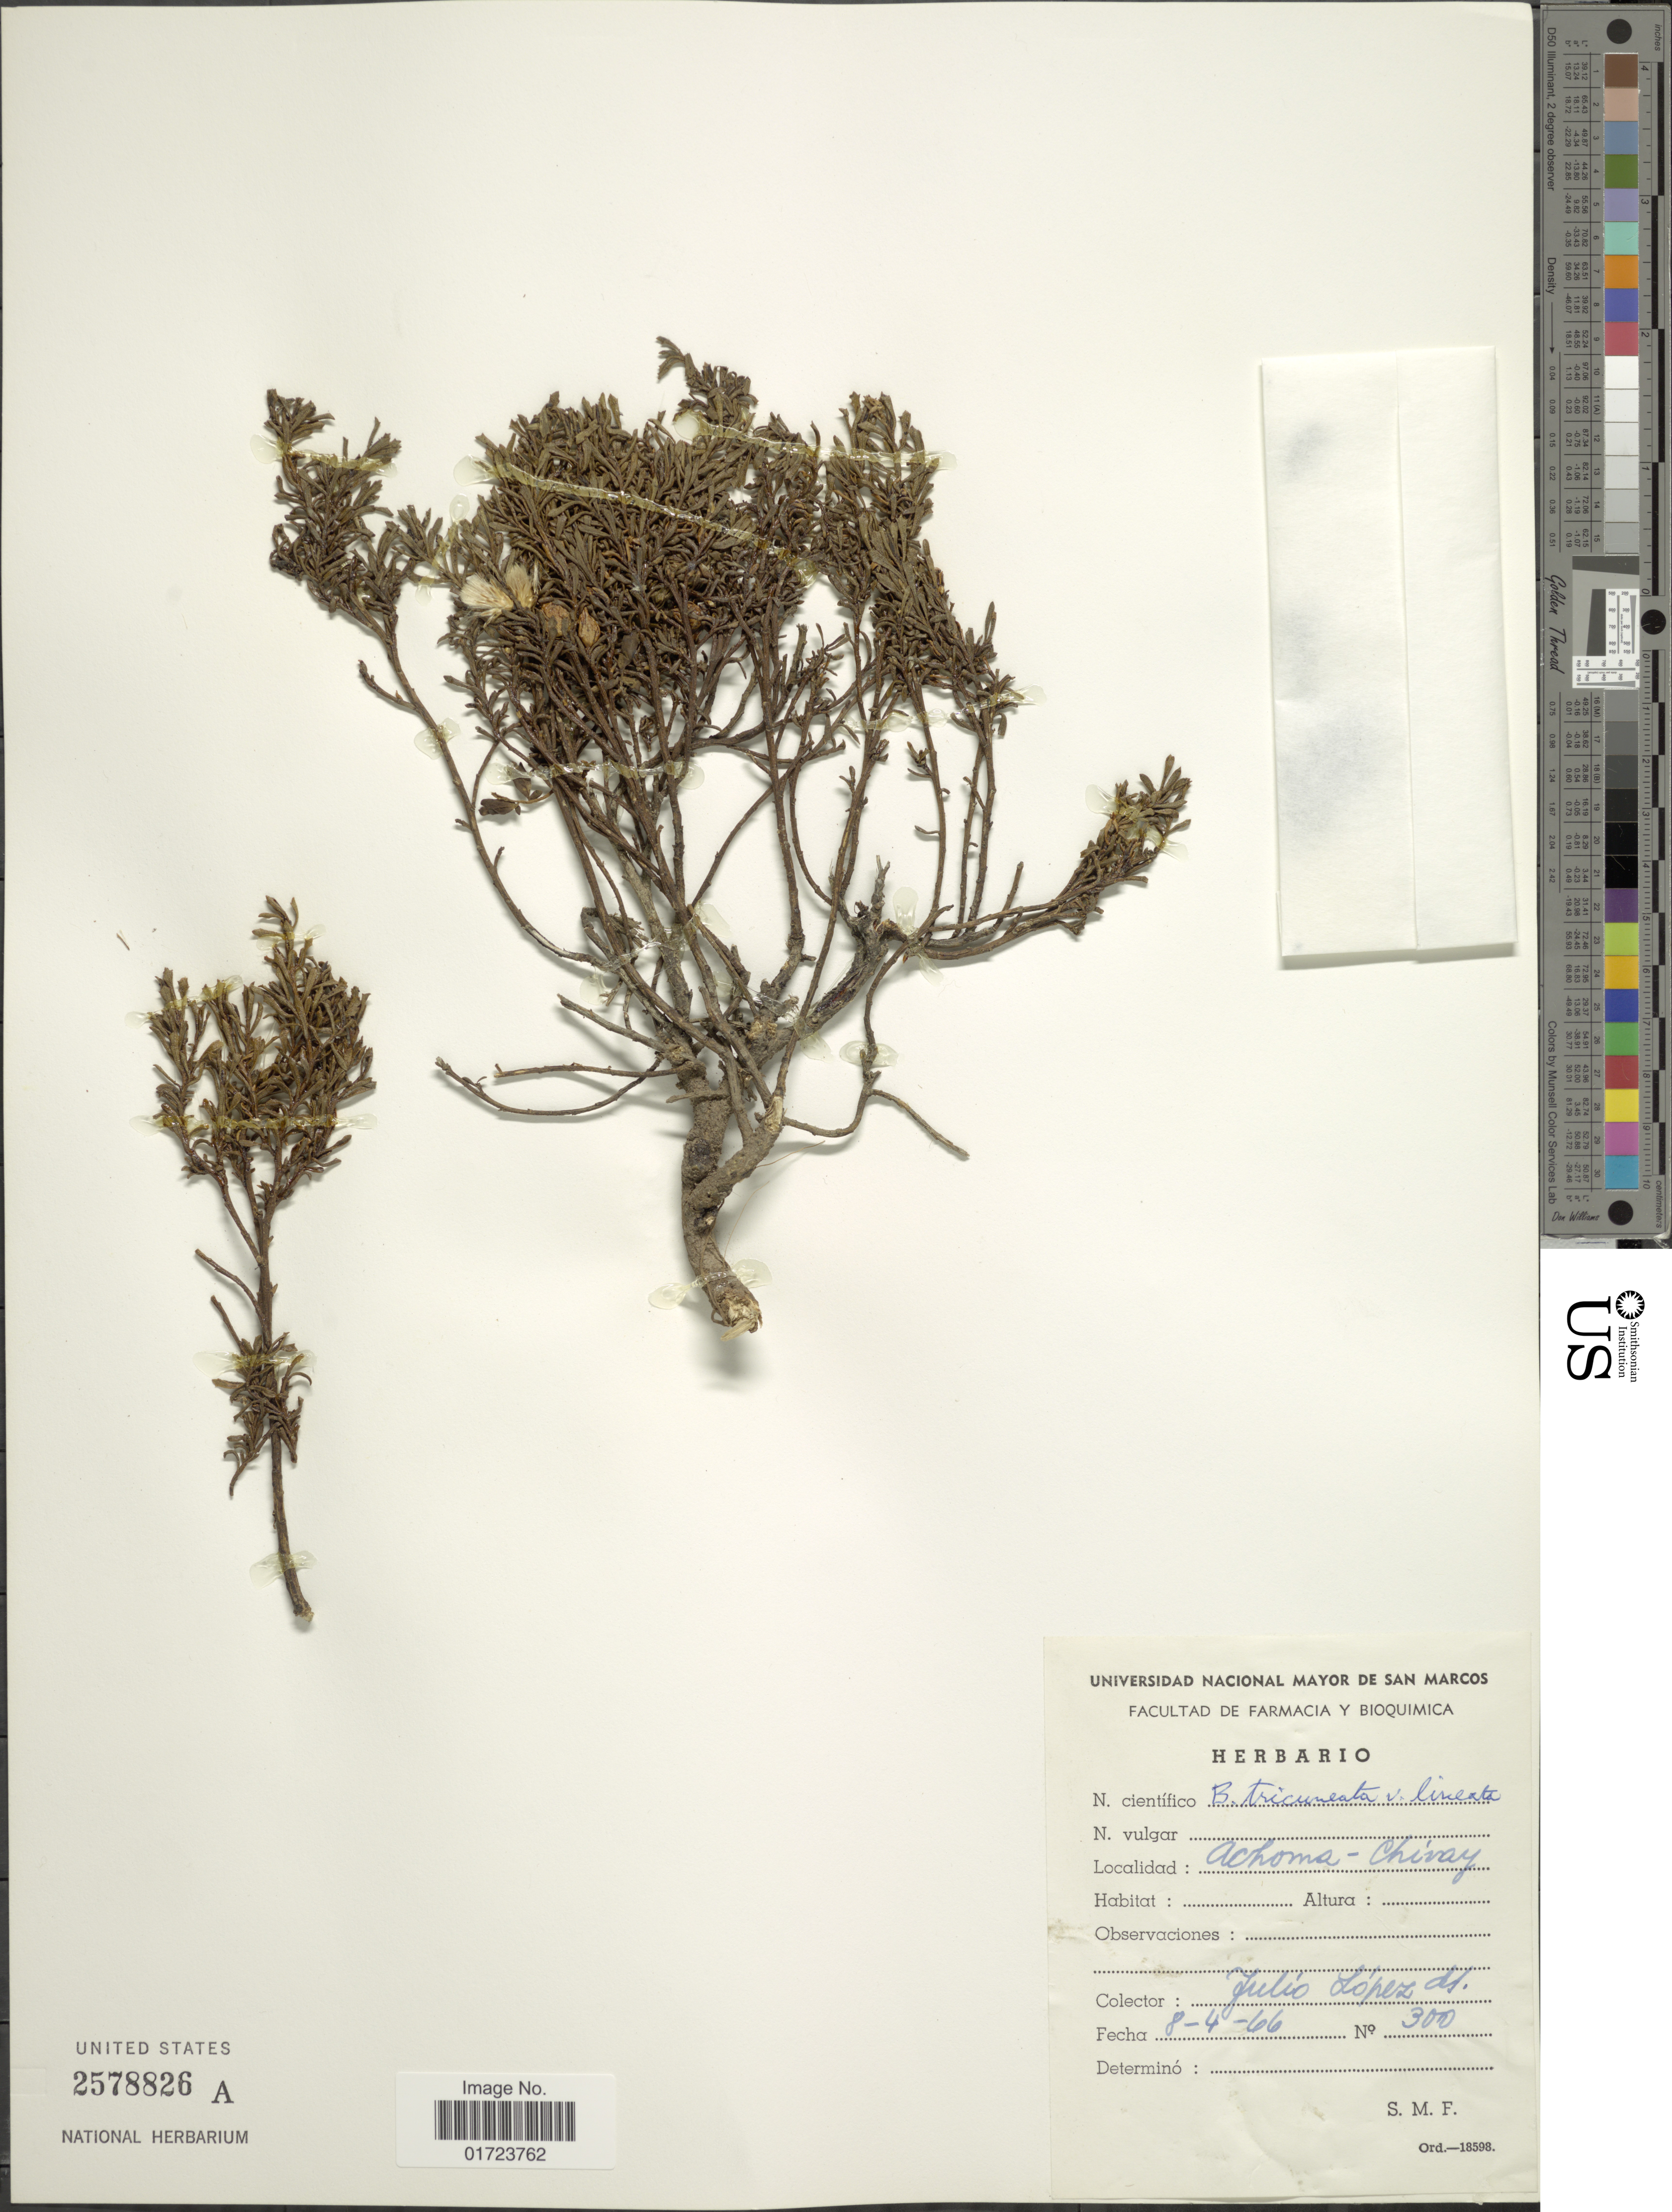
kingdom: Plantae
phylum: Tracheophyta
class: Magnoliopsida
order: Asterales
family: Asteraceae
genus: Baccharis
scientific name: Baccharis tricuneata var. lineata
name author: Cuatrec.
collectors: J. Lopez M.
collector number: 300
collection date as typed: Transcribed d/m/y: 8/4/66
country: Peru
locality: Achoma-Chivay.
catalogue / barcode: US 2578826A